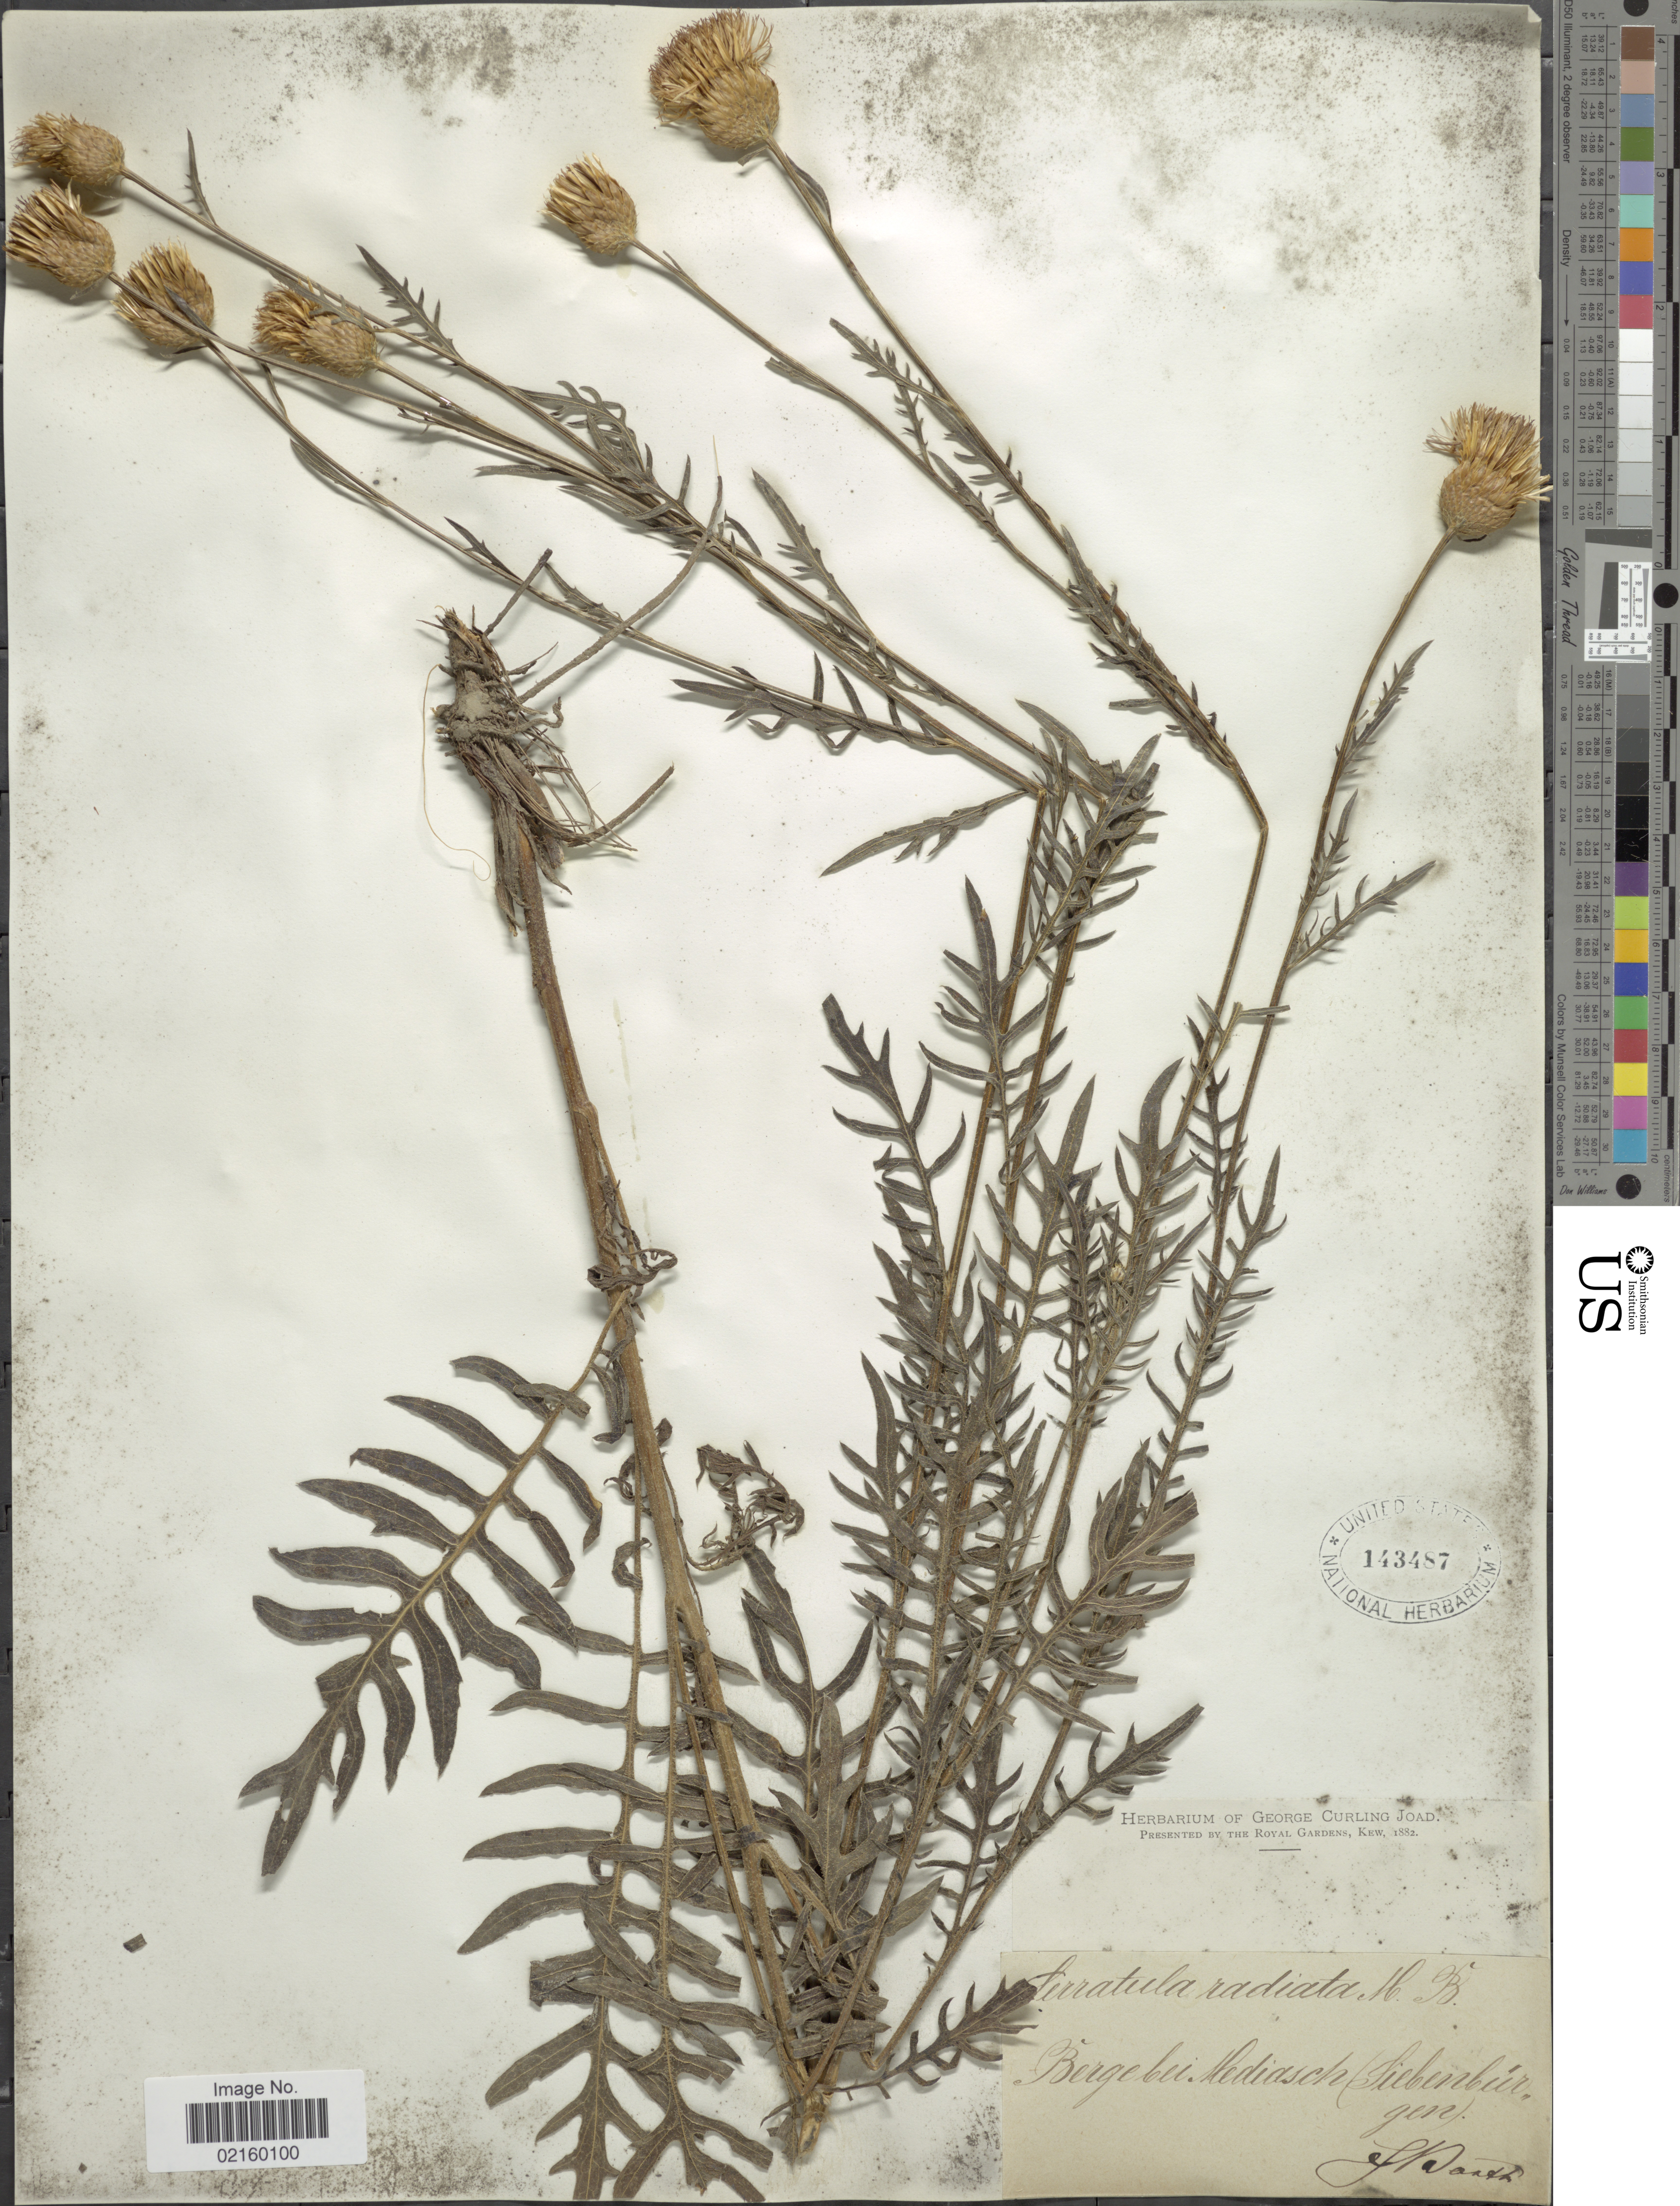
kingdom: Plantae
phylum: Tracheophyta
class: Magnoliopsida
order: Asterales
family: Asteraceae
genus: Klasea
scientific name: Klasea radiata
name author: (Waldst. & Kit.) Á. Löve & D. Löve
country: Romania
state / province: Sibiu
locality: Berge bei Mediasch (Siebenbürgen)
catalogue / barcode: US 143487